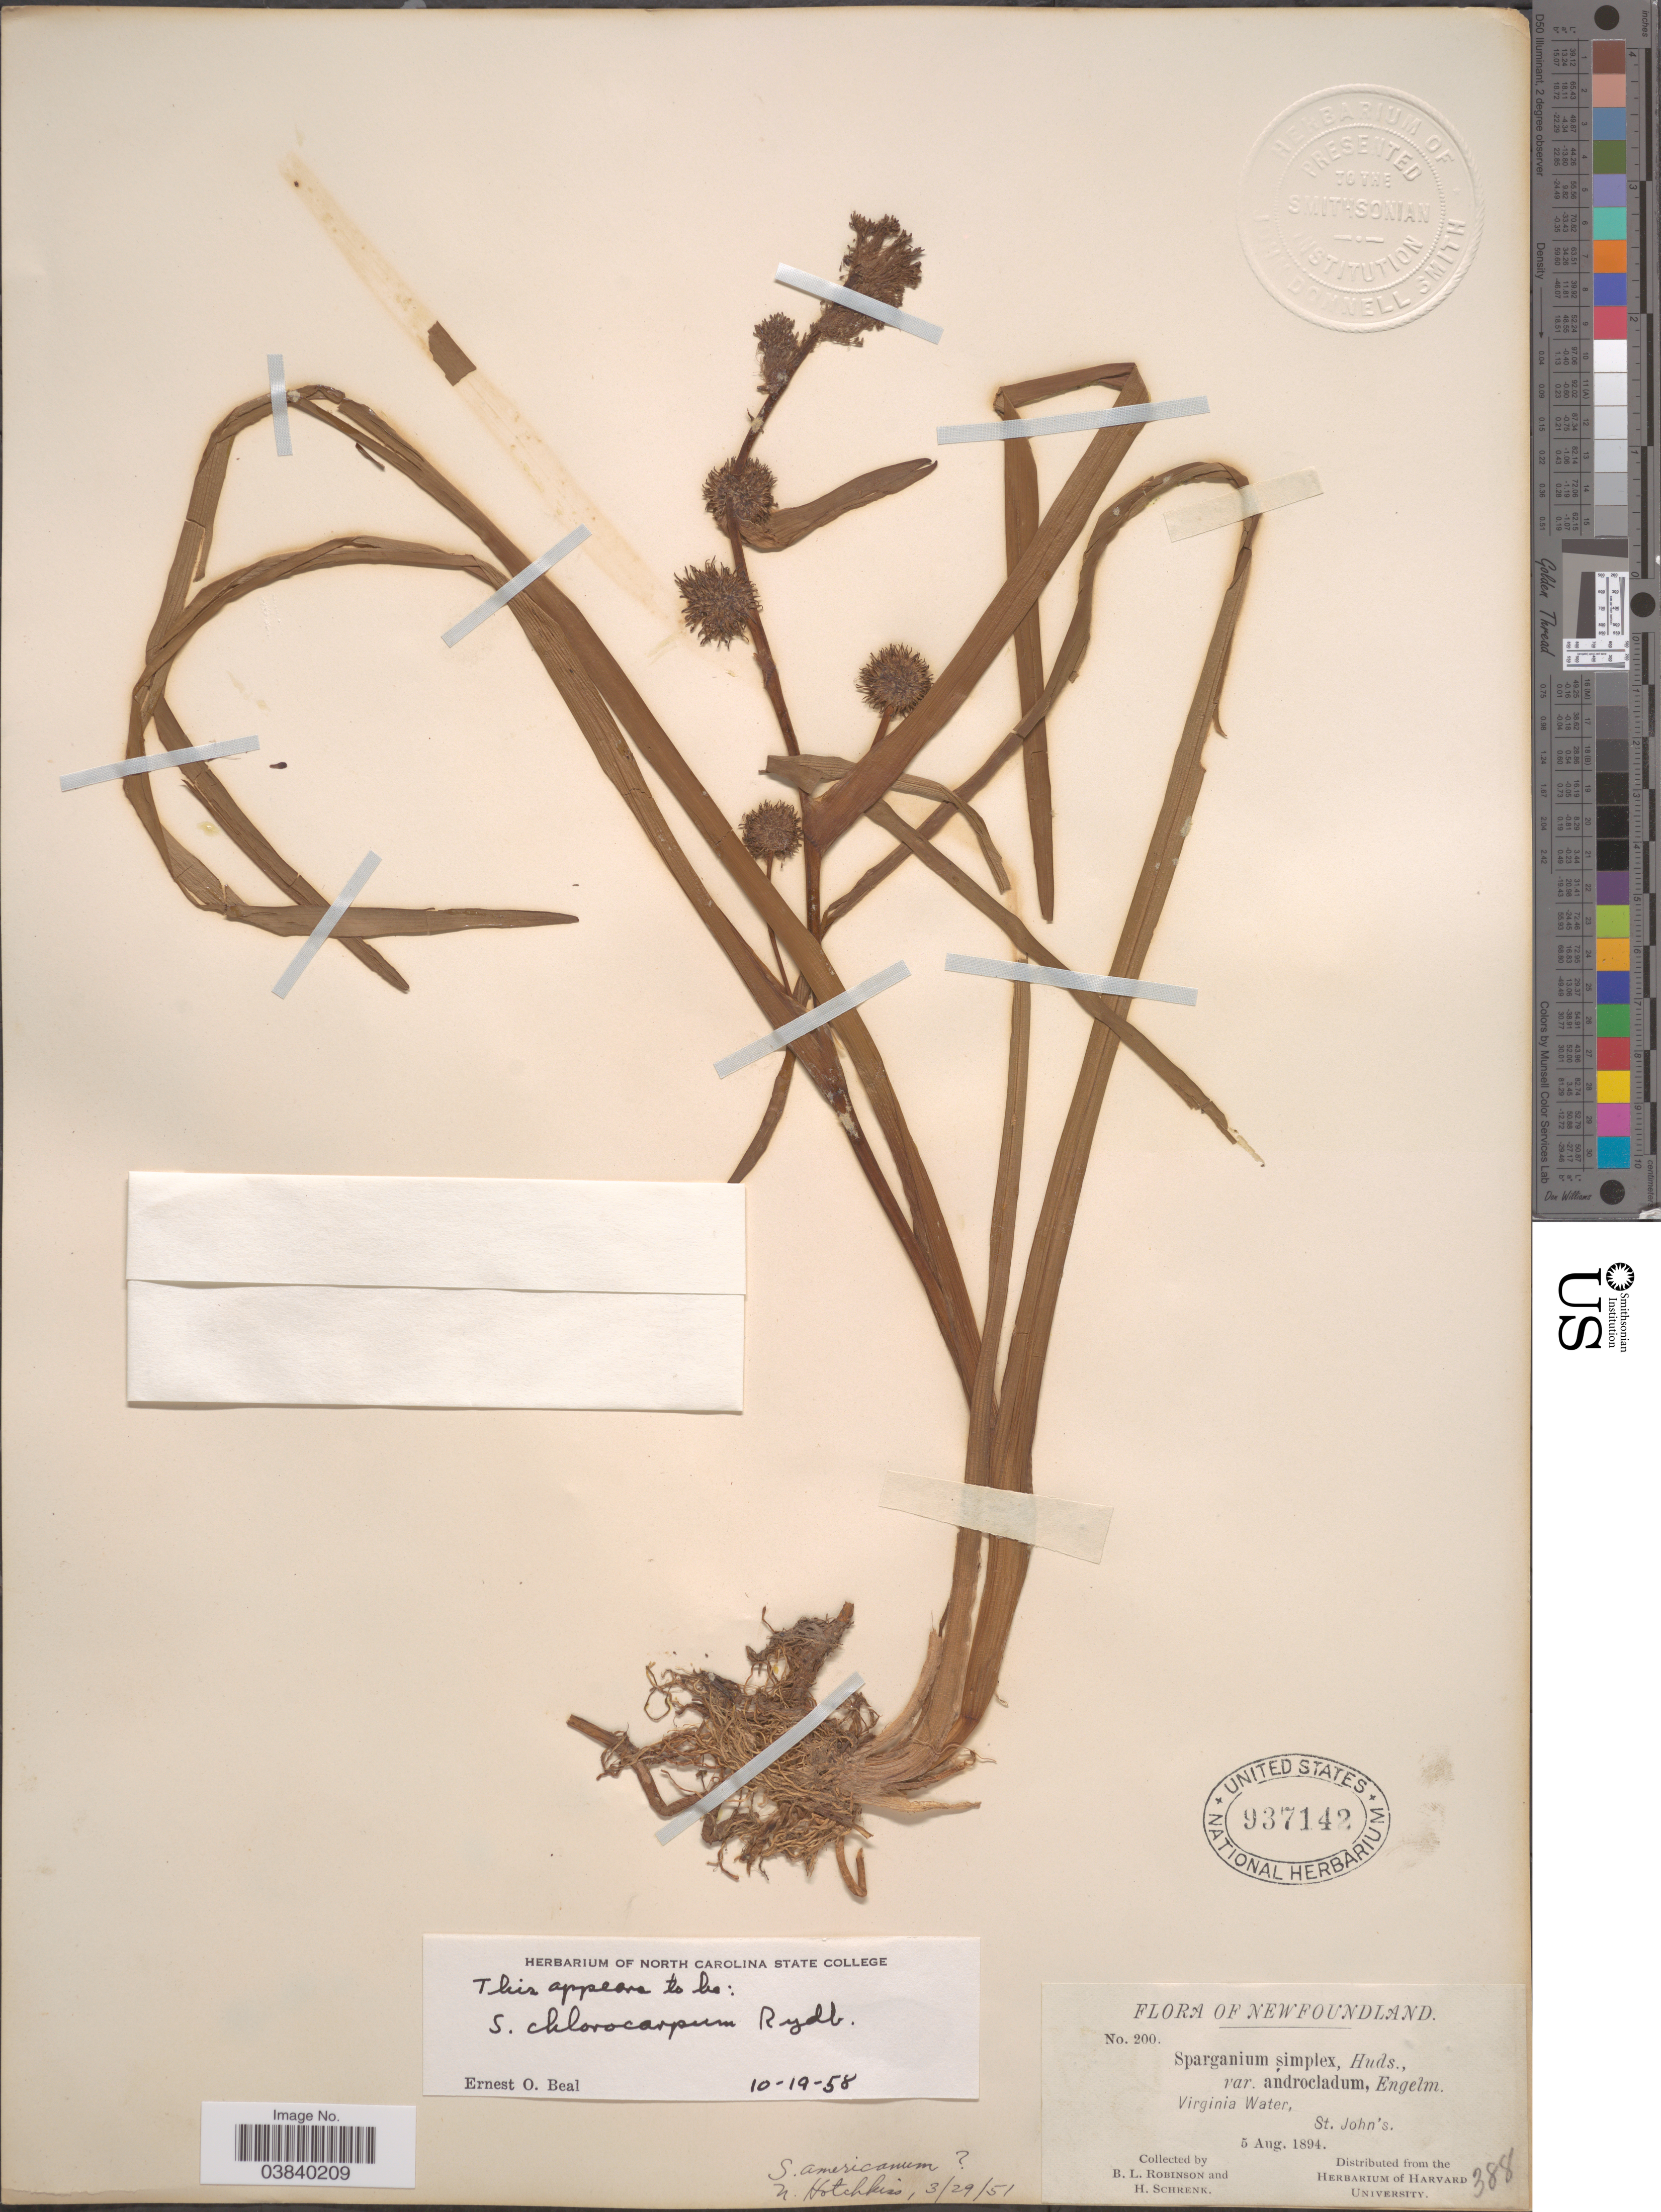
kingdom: Plantae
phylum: Tracheophyta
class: Liliopsida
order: Poales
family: Typhaceae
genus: Sparganium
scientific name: Sparganium chlorocarpum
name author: Rydb.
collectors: B. L. Robinson & H. Schrenk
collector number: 200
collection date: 1894-08-05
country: Canada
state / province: Newfoundland and Labrador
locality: Virginia Water, St. John's.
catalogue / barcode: US 937142